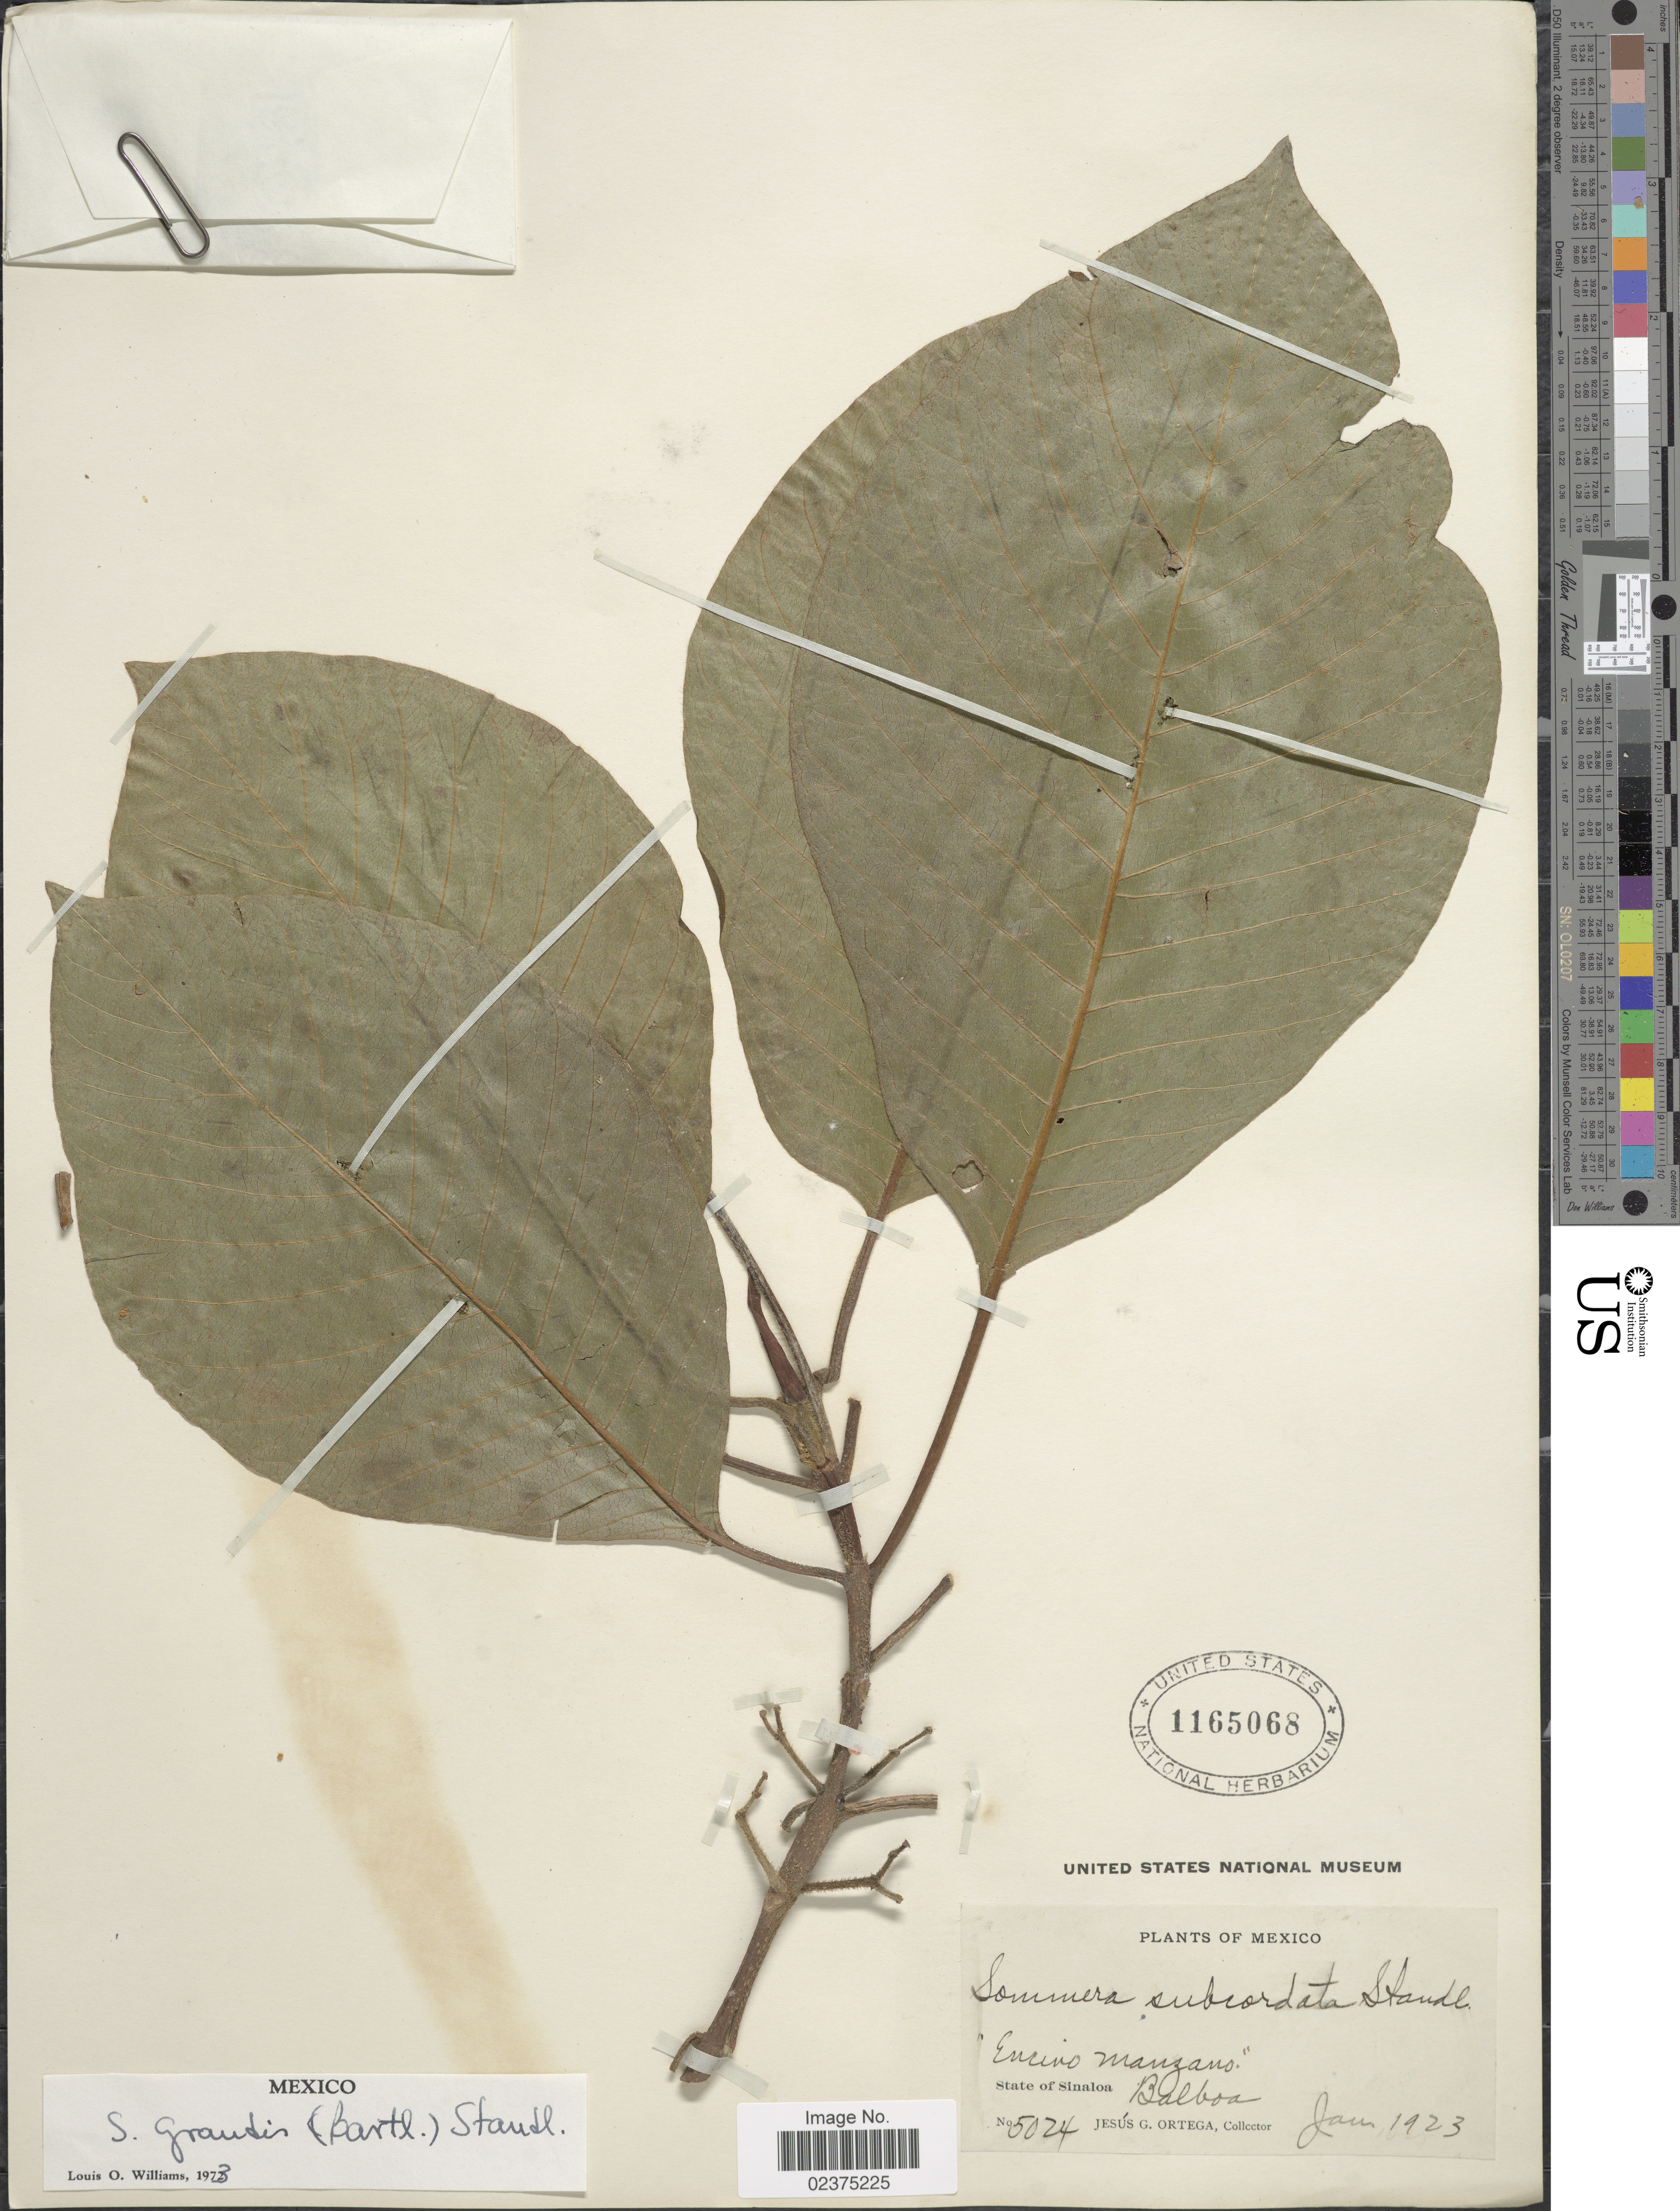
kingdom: Plantae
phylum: Tracheophyta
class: Magnoliopsida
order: Gentianales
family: Rubiaceae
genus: Sommera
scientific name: Sommera grandis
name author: (Bartl. ex DC.) Standl.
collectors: J. Ortega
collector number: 5024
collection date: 1923-01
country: Mexico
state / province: Sinaloa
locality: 'Encino manzano', Balboa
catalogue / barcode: US 1165068